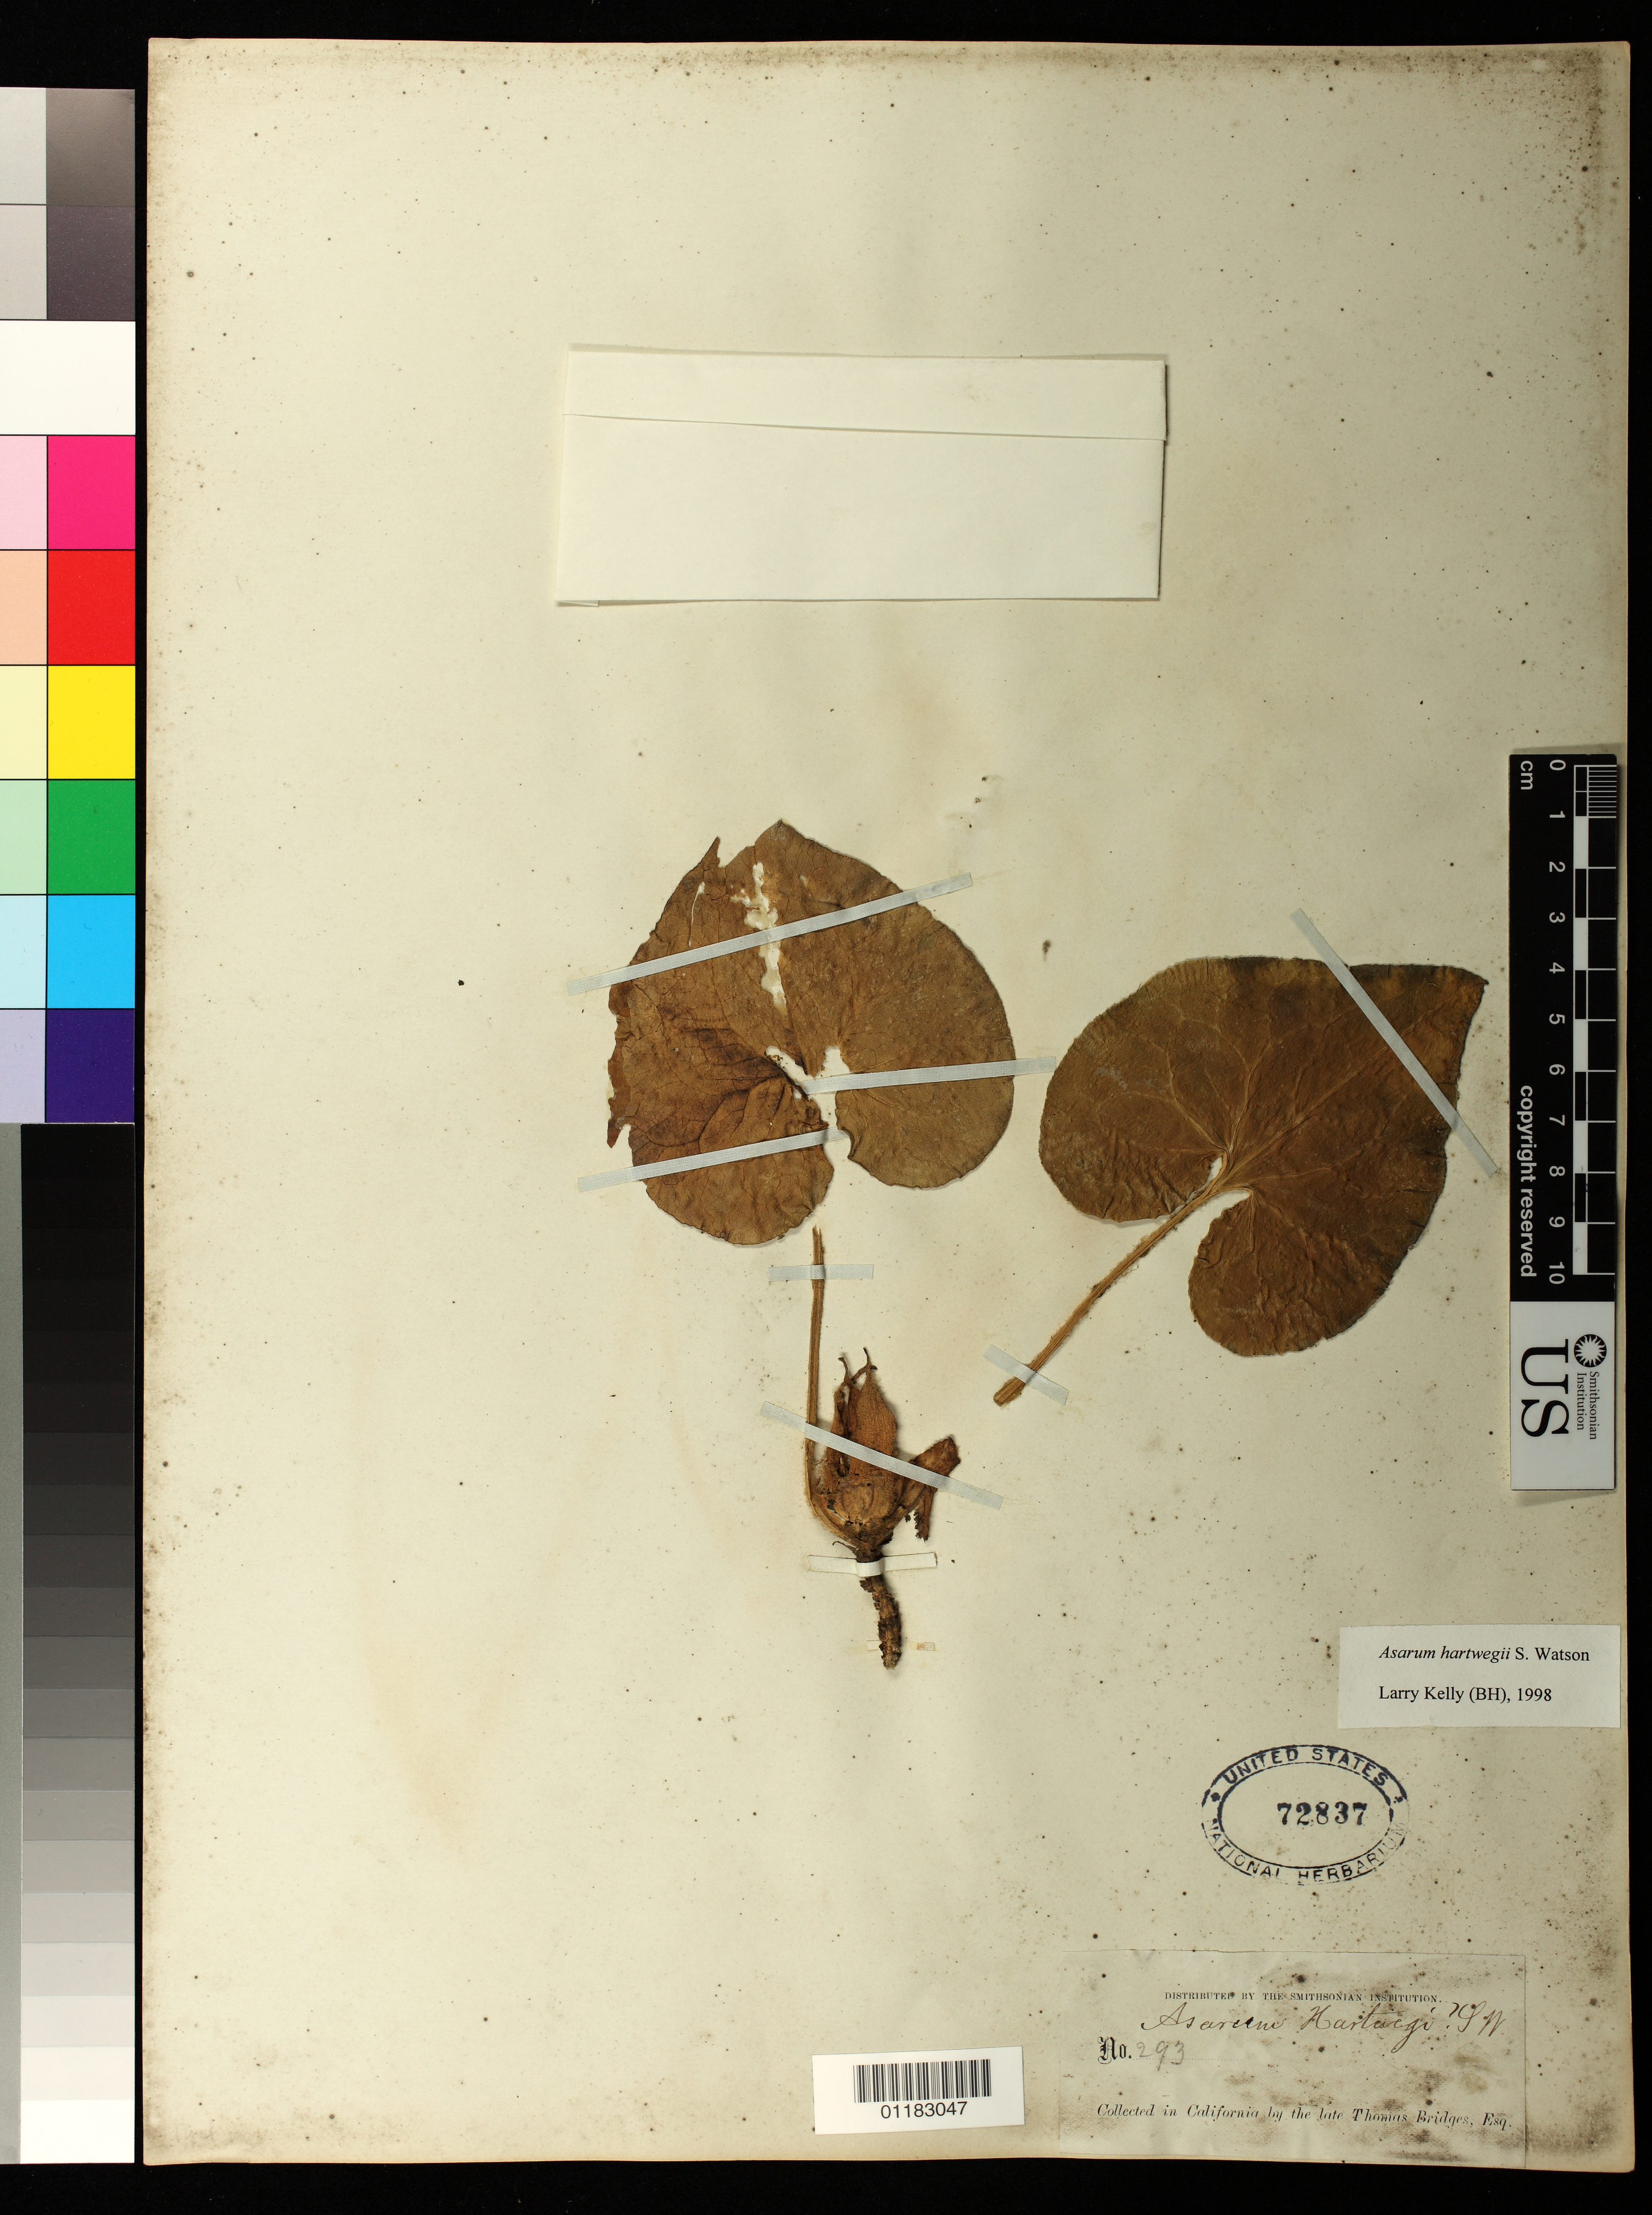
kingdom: Plantae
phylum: Tracheophyta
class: Magnoliopsida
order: Piperales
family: Aristolochiaceae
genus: Asarum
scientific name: Asarum caudatum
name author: Lindl.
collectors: T. Bridges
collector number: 293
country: United States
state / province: California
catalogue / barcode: US 72837